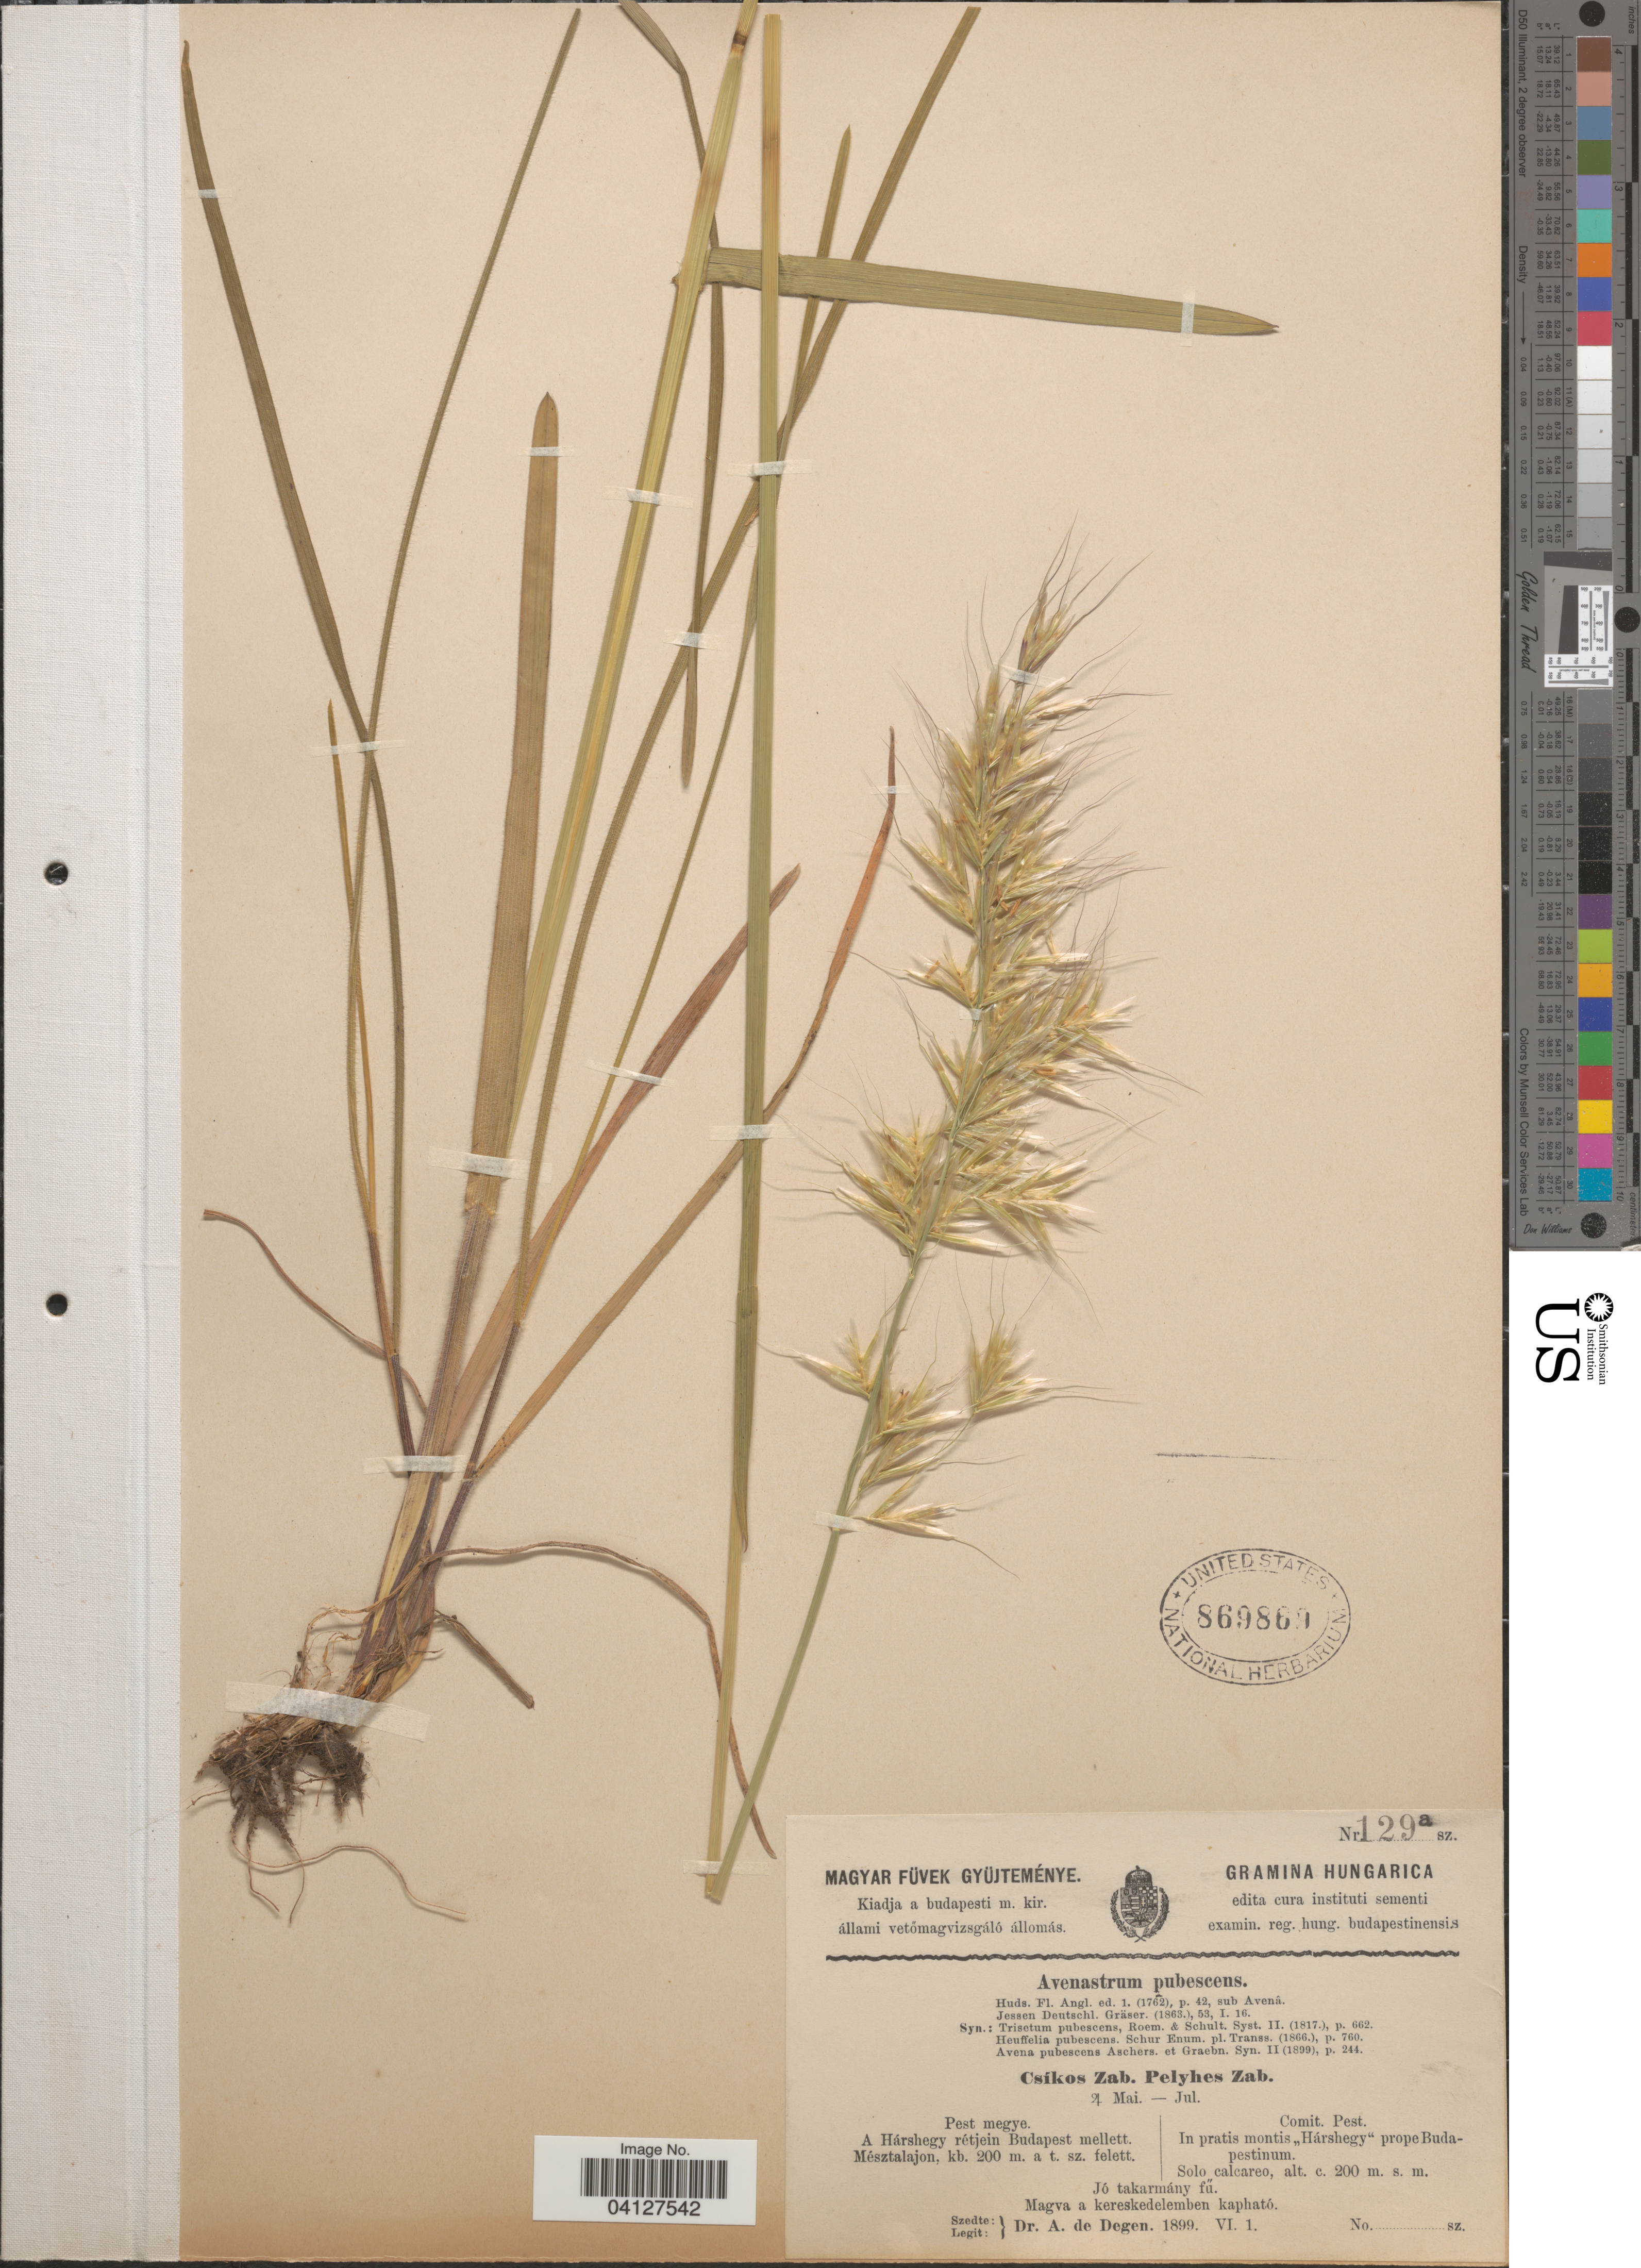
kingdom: Plantae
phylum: Tracheophyta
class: Liliopsida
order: Poales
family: Poaceae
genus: Avenastrum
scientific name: Avenastrum pubescens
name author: (Huds.) Opiz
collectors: A. Degen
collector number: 129aa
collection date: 1899-06-01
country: Hungary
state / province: Pest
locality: Hungarica. A Hárshegy rétjein Budapest mellett. Mésztalajon.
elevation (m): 200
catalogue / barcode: US 869869